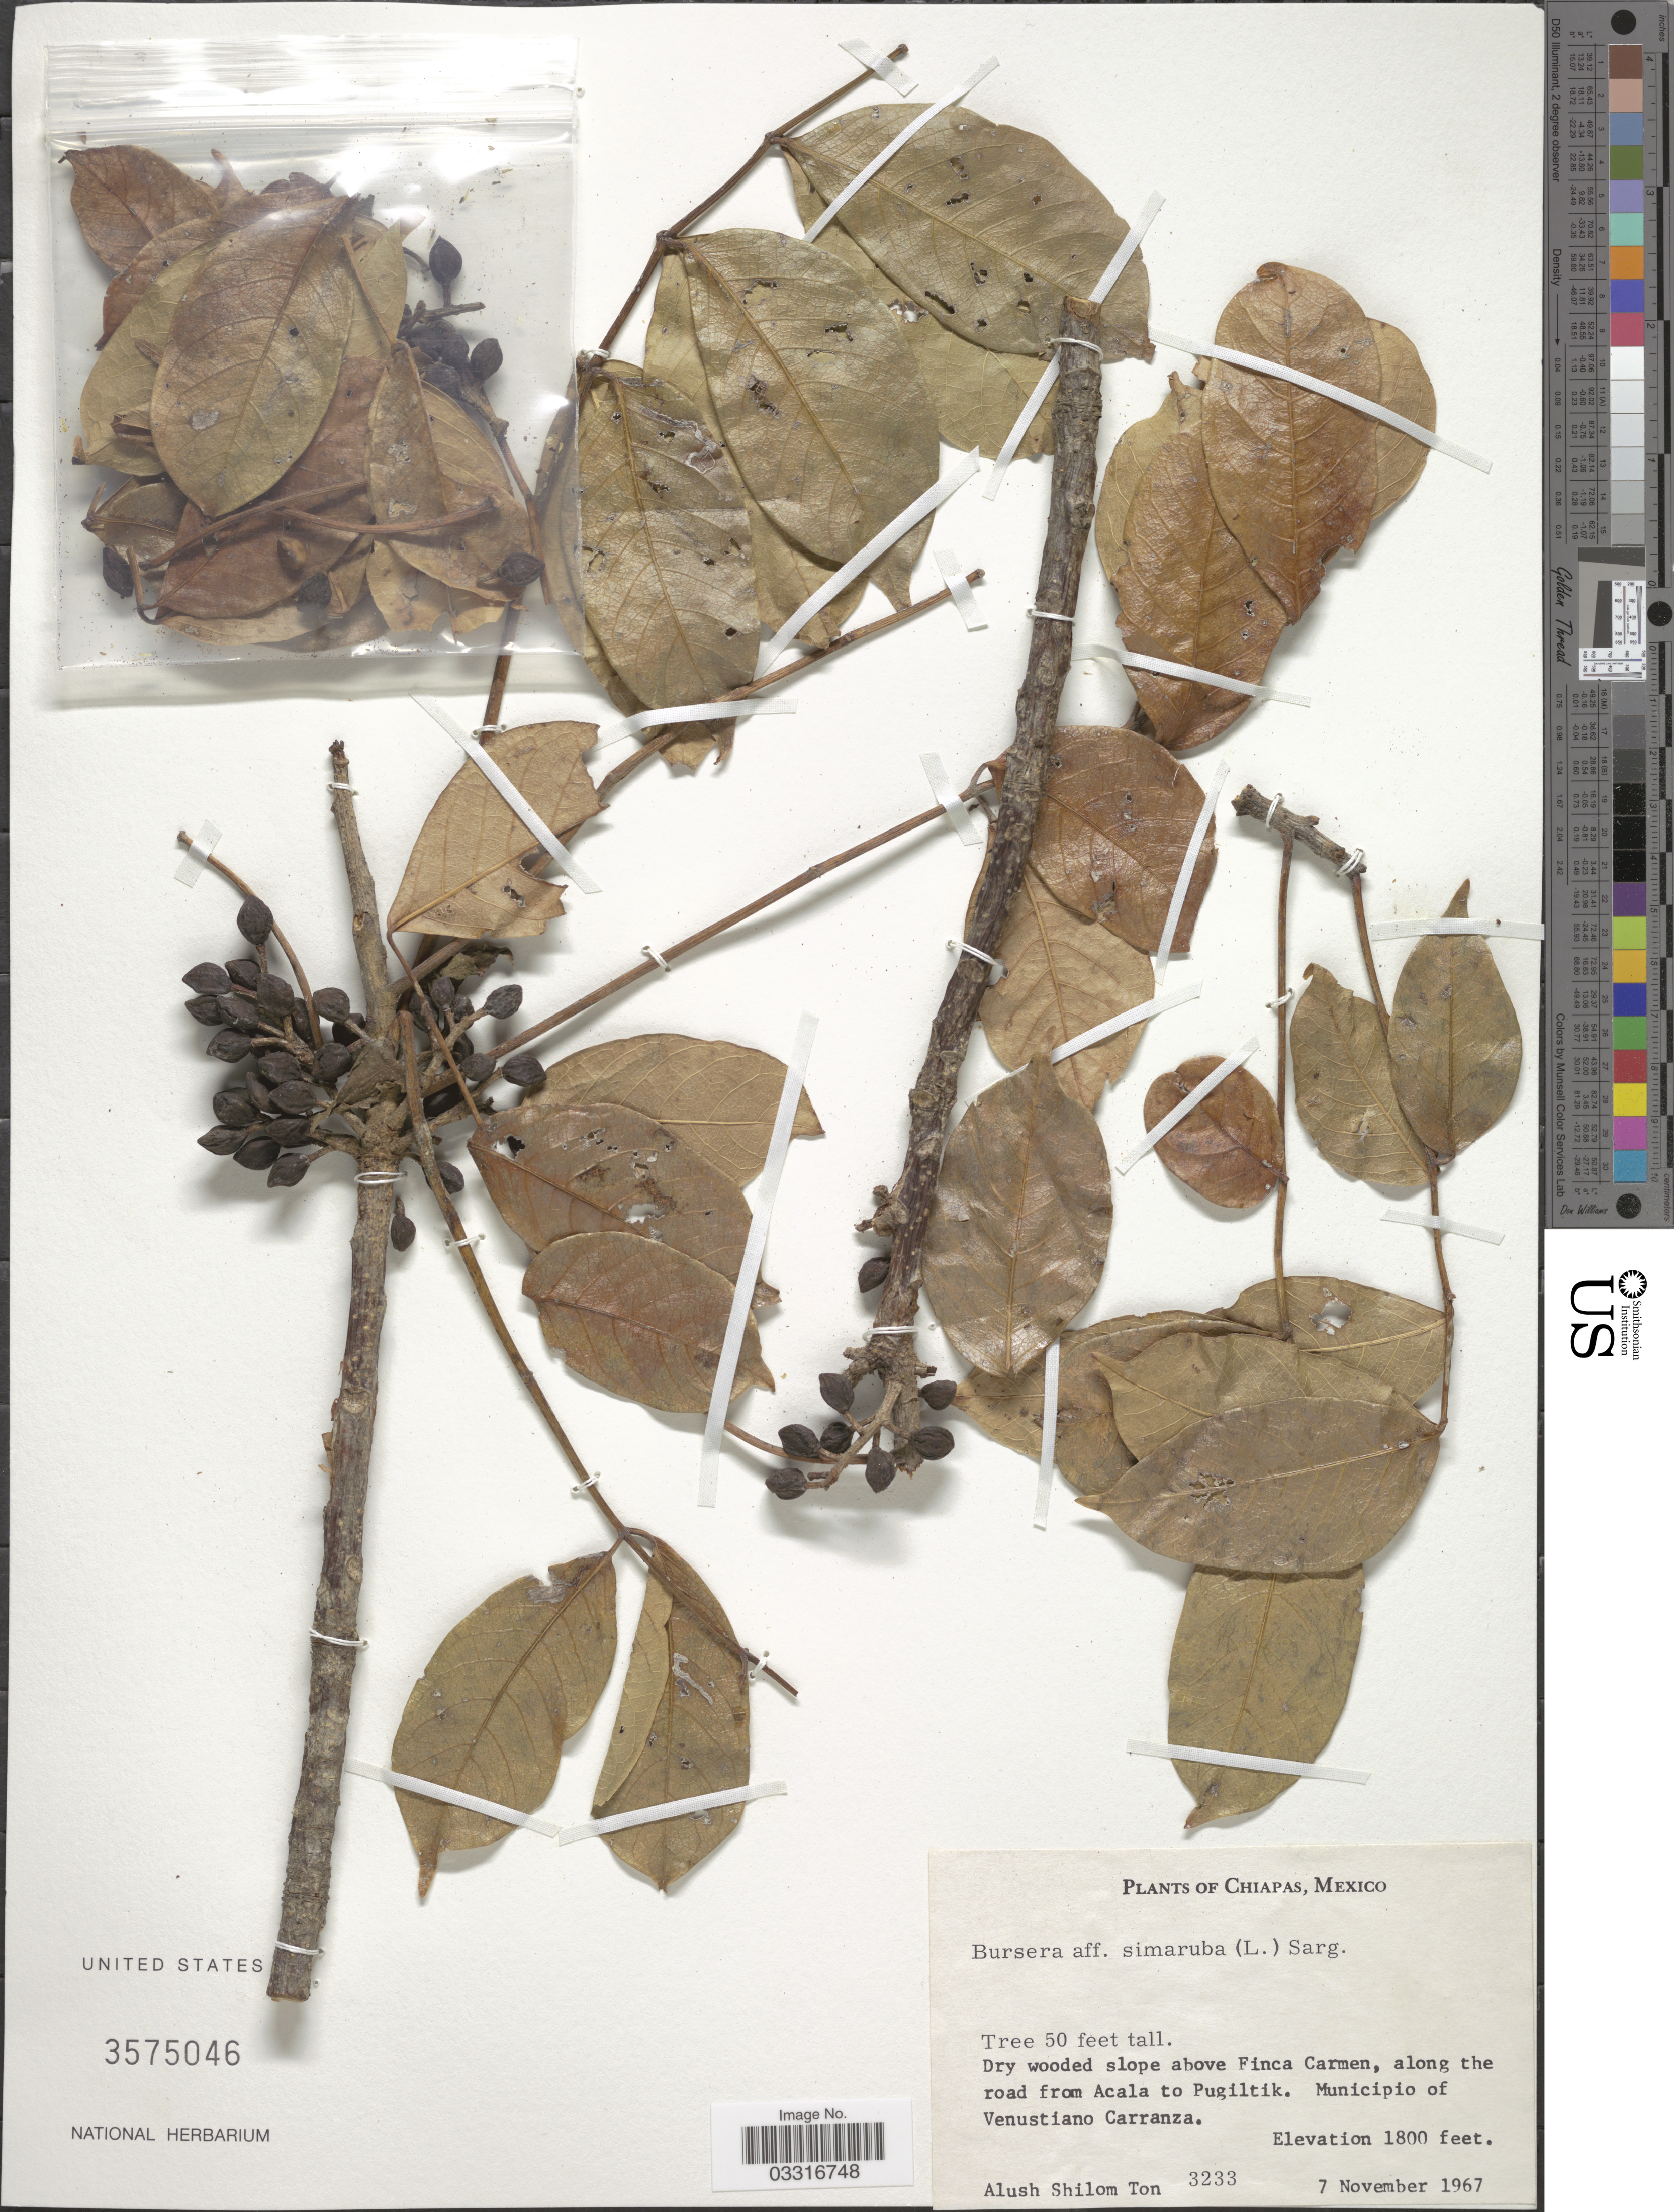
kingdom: Plantae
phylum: Tracheophyta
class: Magnoliopsida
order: Sapindales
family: Burseraceae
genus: Bursera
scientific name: Bursera simaruba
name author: (L.) Sarg.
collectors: A. M. Ton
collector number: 3233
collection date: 1967-11-07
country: Mexico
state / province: Chiapas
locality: Dry wooded slope above Finca Carmen, along the road from Acala to Pugiltik. Municipio of Venustiano Carranza.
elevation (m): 549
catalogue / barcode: US 3575046